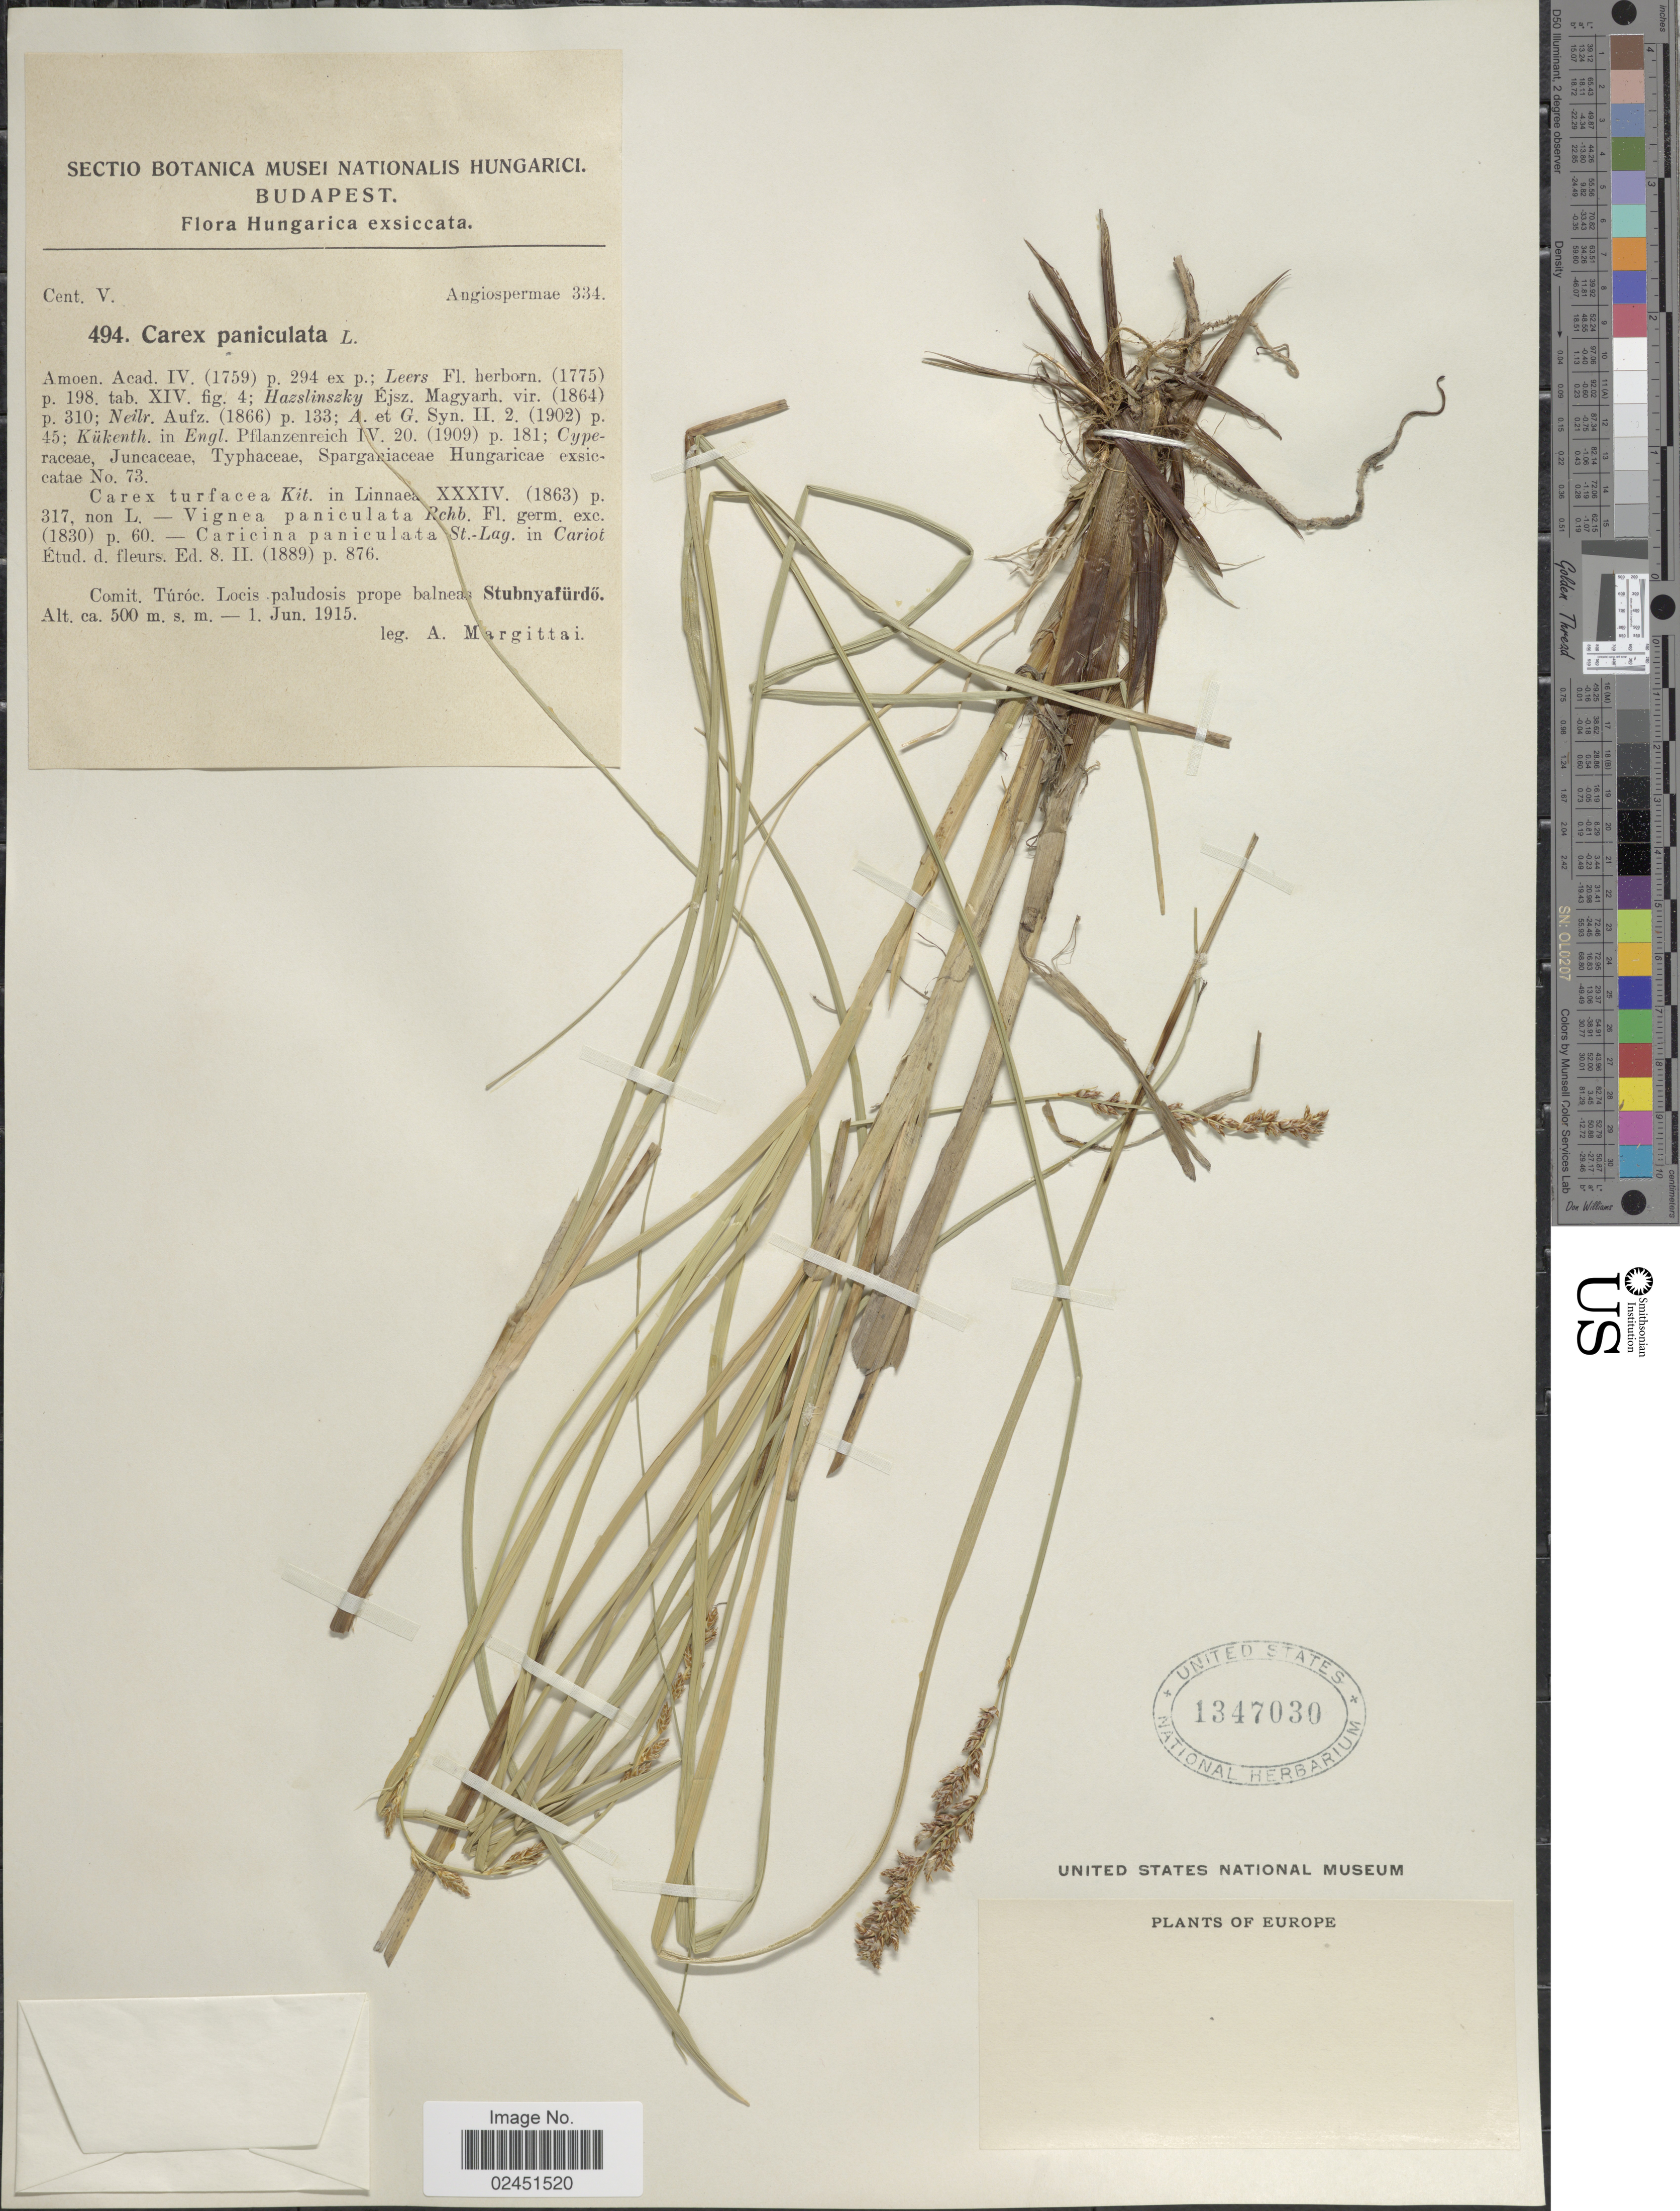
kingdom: Plantae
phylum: Tracheophyta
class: Liliopsida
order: Poales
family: Cyperaceae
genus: Carex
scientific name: Carex paniculata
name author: L.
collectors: A. Margittai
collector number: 494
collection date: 1915-06-01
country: Hungary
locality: Comit. Turoc. Locia paludosis prope balneas Stubnyafurdo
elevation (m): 500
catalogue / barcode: US 1347030